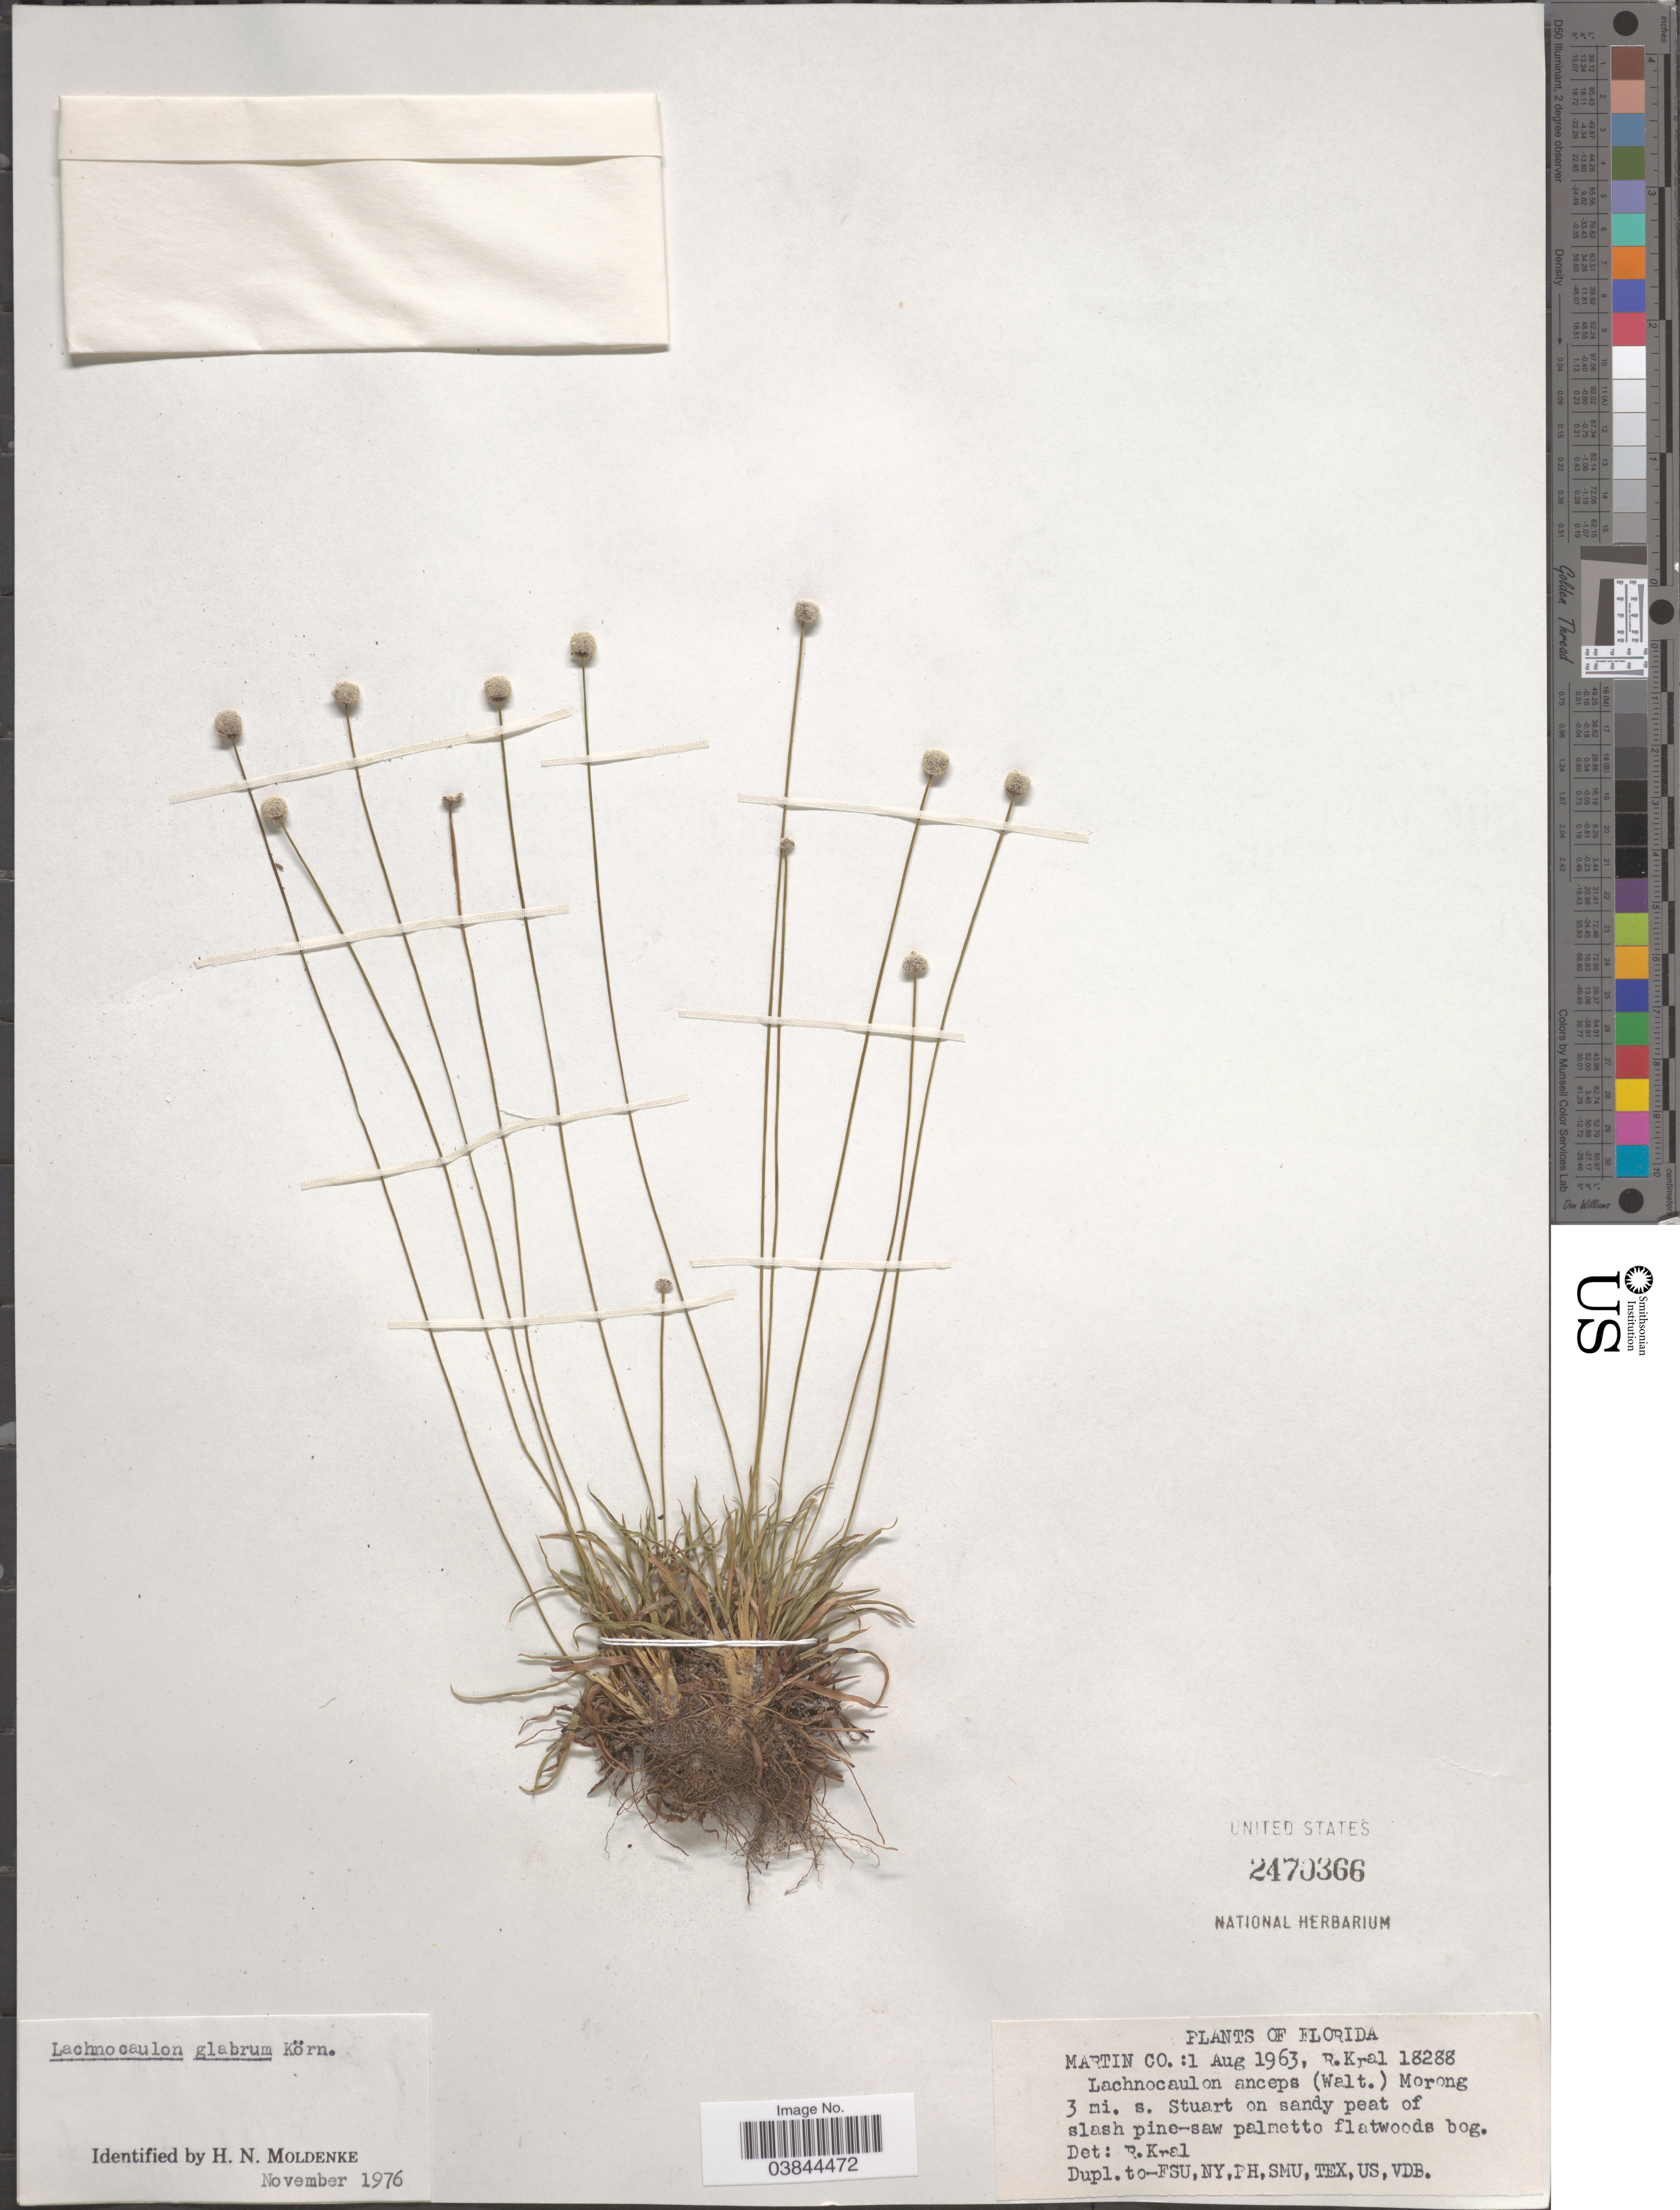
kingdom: Plantae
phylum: Tracheophyta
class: Liliopsida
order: Poales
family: Eriocaulaceae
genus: Lachnocaulon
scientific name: Lachnocaulon glabrum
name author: Körn.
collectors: R. Kral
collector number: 18288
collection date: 1963-08-01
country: United States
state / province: Florida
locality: Martin Co.: 3 mi. s. Stuart.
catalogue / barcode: US 2470366